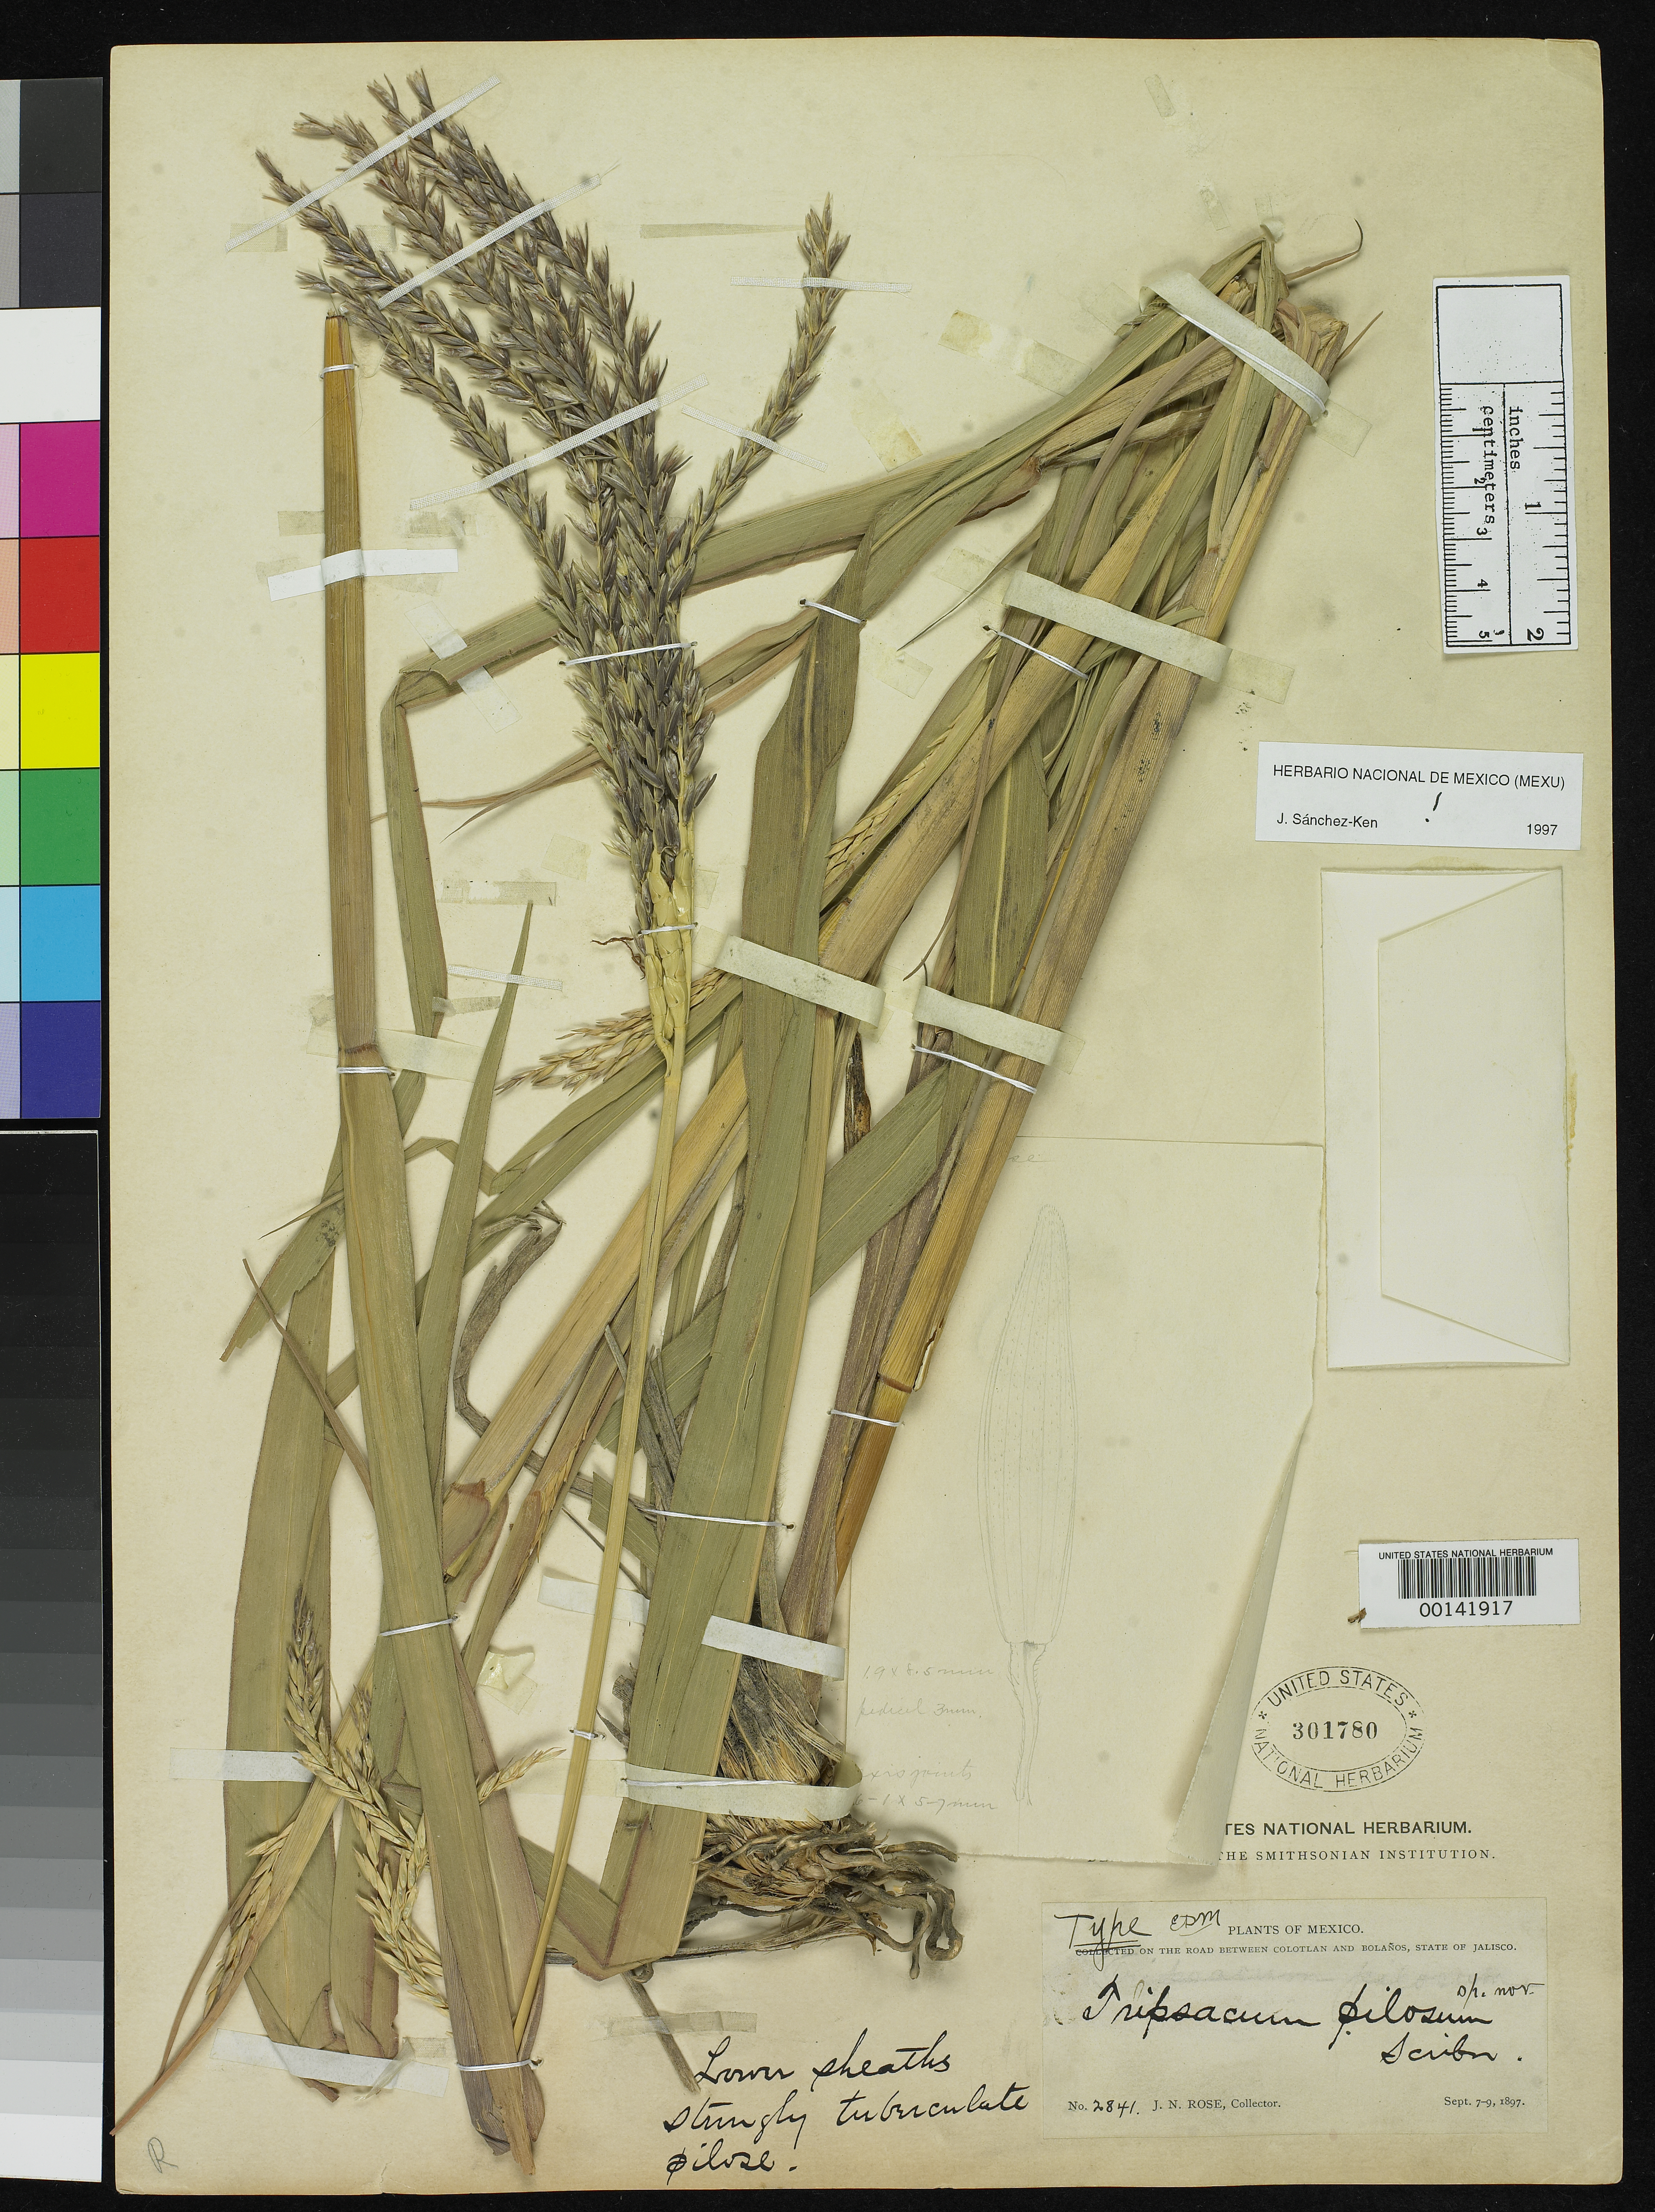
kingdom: Plantae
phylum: Tracheophyta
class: Liliopsida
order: Poales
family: Poaceae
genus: Tripsacum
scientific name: Tripsacum pilosum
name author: Scribn. & Merr.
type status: Isotype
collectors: J. N. Rose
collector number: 2841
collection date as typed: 07 Sep 1897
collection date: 1897-09-07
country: Mexico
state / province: Jalisco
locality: Road between Colotlan & Bolanos.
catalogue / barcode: US 301780